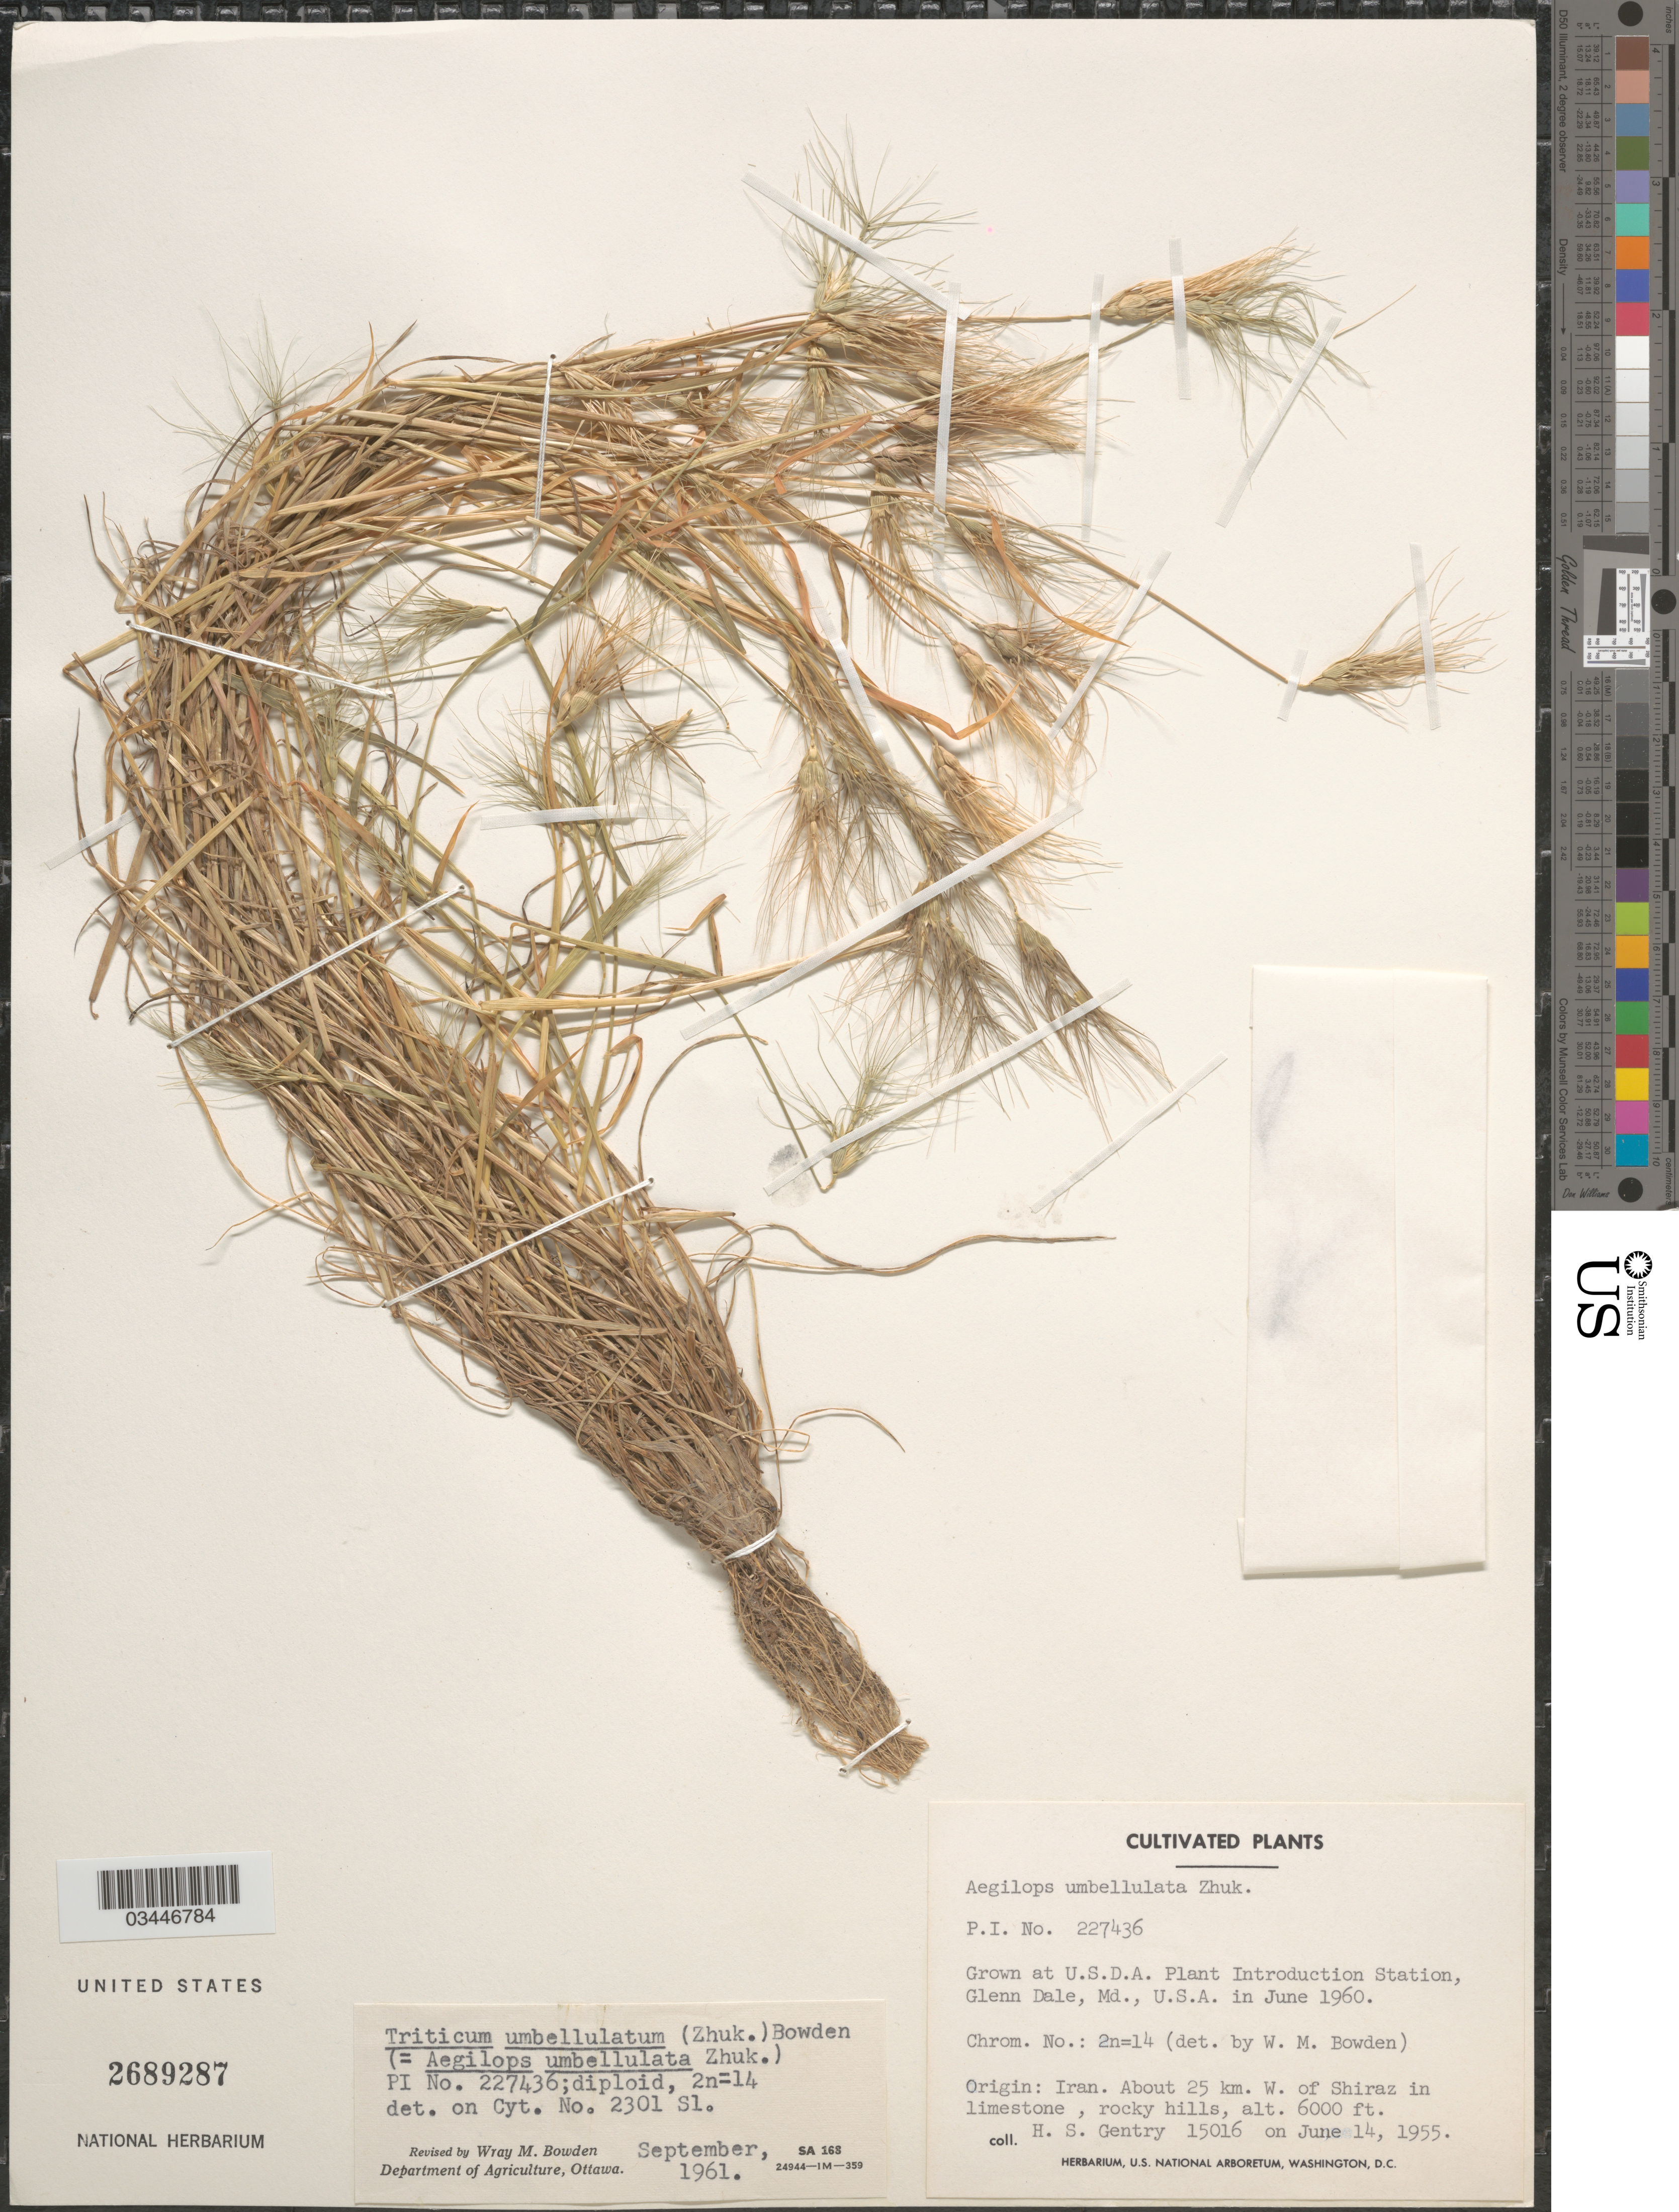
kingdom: Plantae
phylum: Tracheophyta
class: Liliopsida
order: Poales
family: Poaceae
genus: Aegilops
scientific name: Aegilops umbellulata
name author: Zhuk.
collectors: H. S. Gentry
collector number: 15016?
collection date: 1960-06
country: United States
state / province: Maryland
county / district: Prince George's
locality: U.S.D.A. Plant Introduction Station, Glenn Dale.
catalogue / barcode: US 2689287